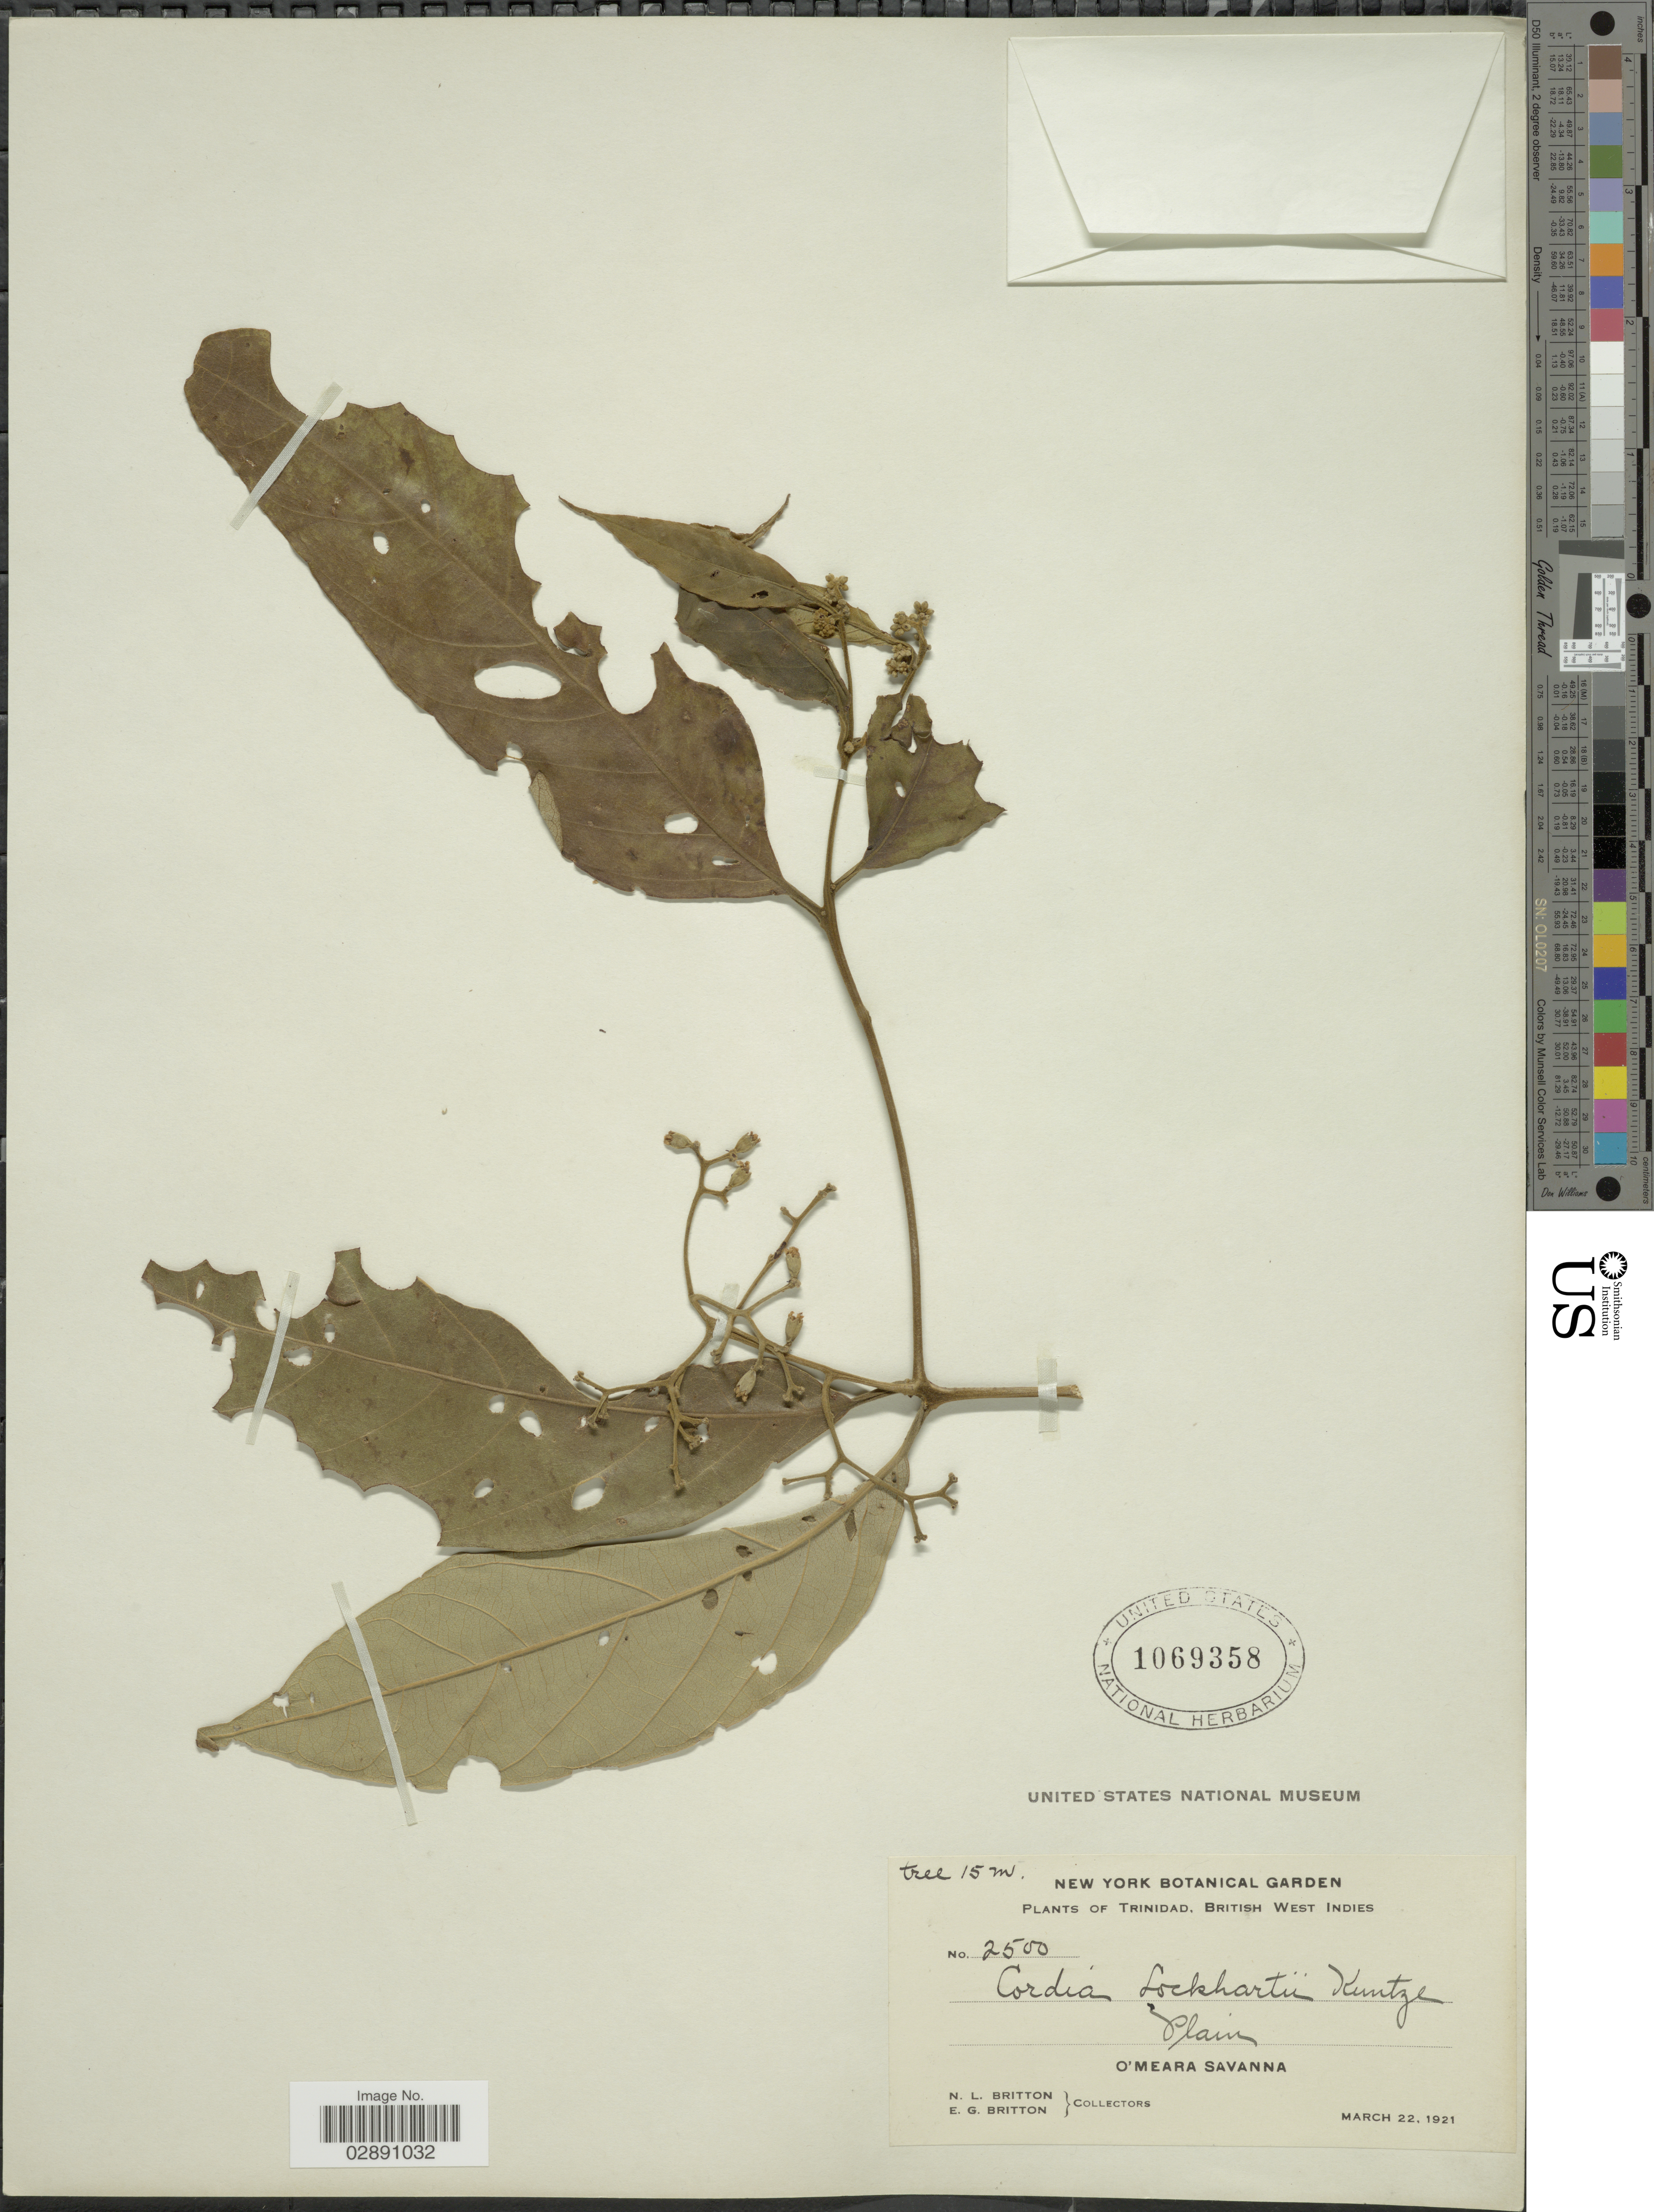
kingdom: Plantae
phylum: Tracheophyta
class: Magnoliopsida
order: Boraginales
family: Cordiaceae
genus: Cordia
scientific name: Cordia lockhartii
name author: Kuntze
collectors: N. Britton & E. G. Britton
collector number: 2500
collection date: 1921-03-22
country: Trinidad and Tobago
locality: Trinidad, British West Indies. O'Meara Savanna.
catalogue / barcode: US 1069358